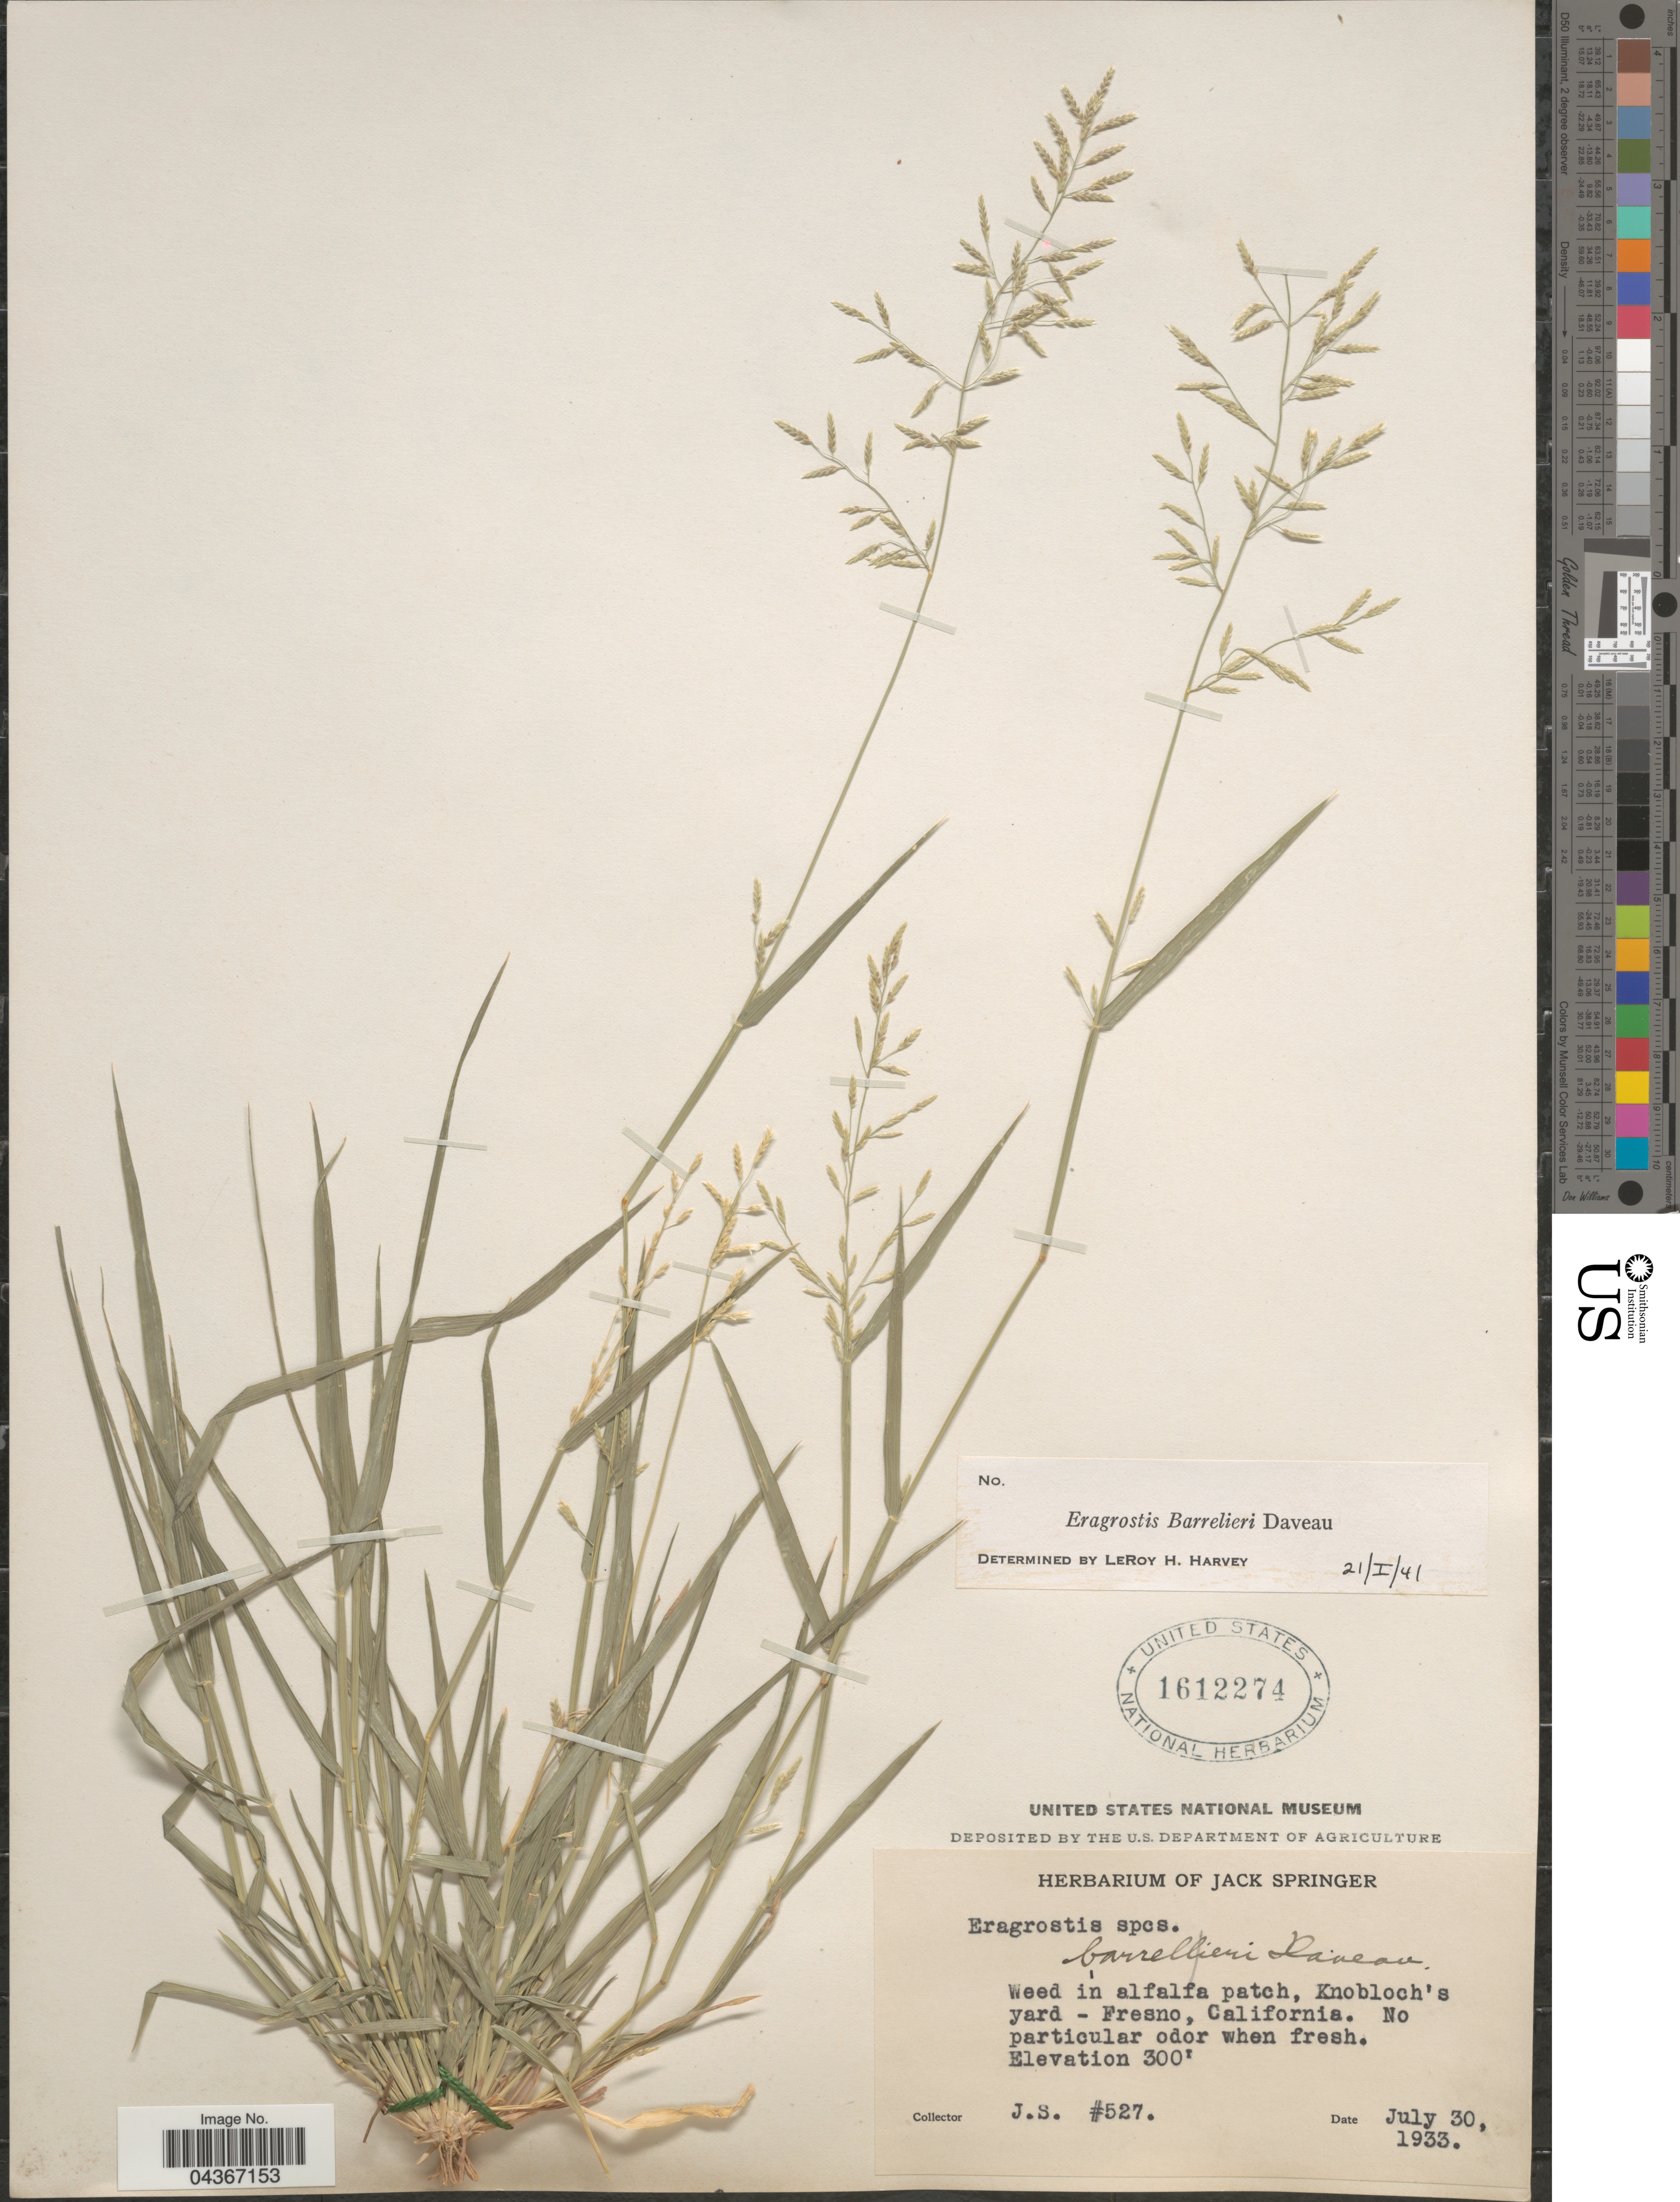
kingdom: Plantae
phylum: Tracheophyta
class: Liliopsida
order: Poales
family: Poaceae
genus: Eragrostis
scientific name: Eragrostis barrelieri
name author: Daveau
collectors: J. Springer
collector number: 527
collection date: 1933-07-30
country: United States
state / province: California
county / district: Fresno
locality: In alfalfa patch, Knobloch's yard - Fresno.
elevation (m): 91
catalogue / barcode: US 1612274